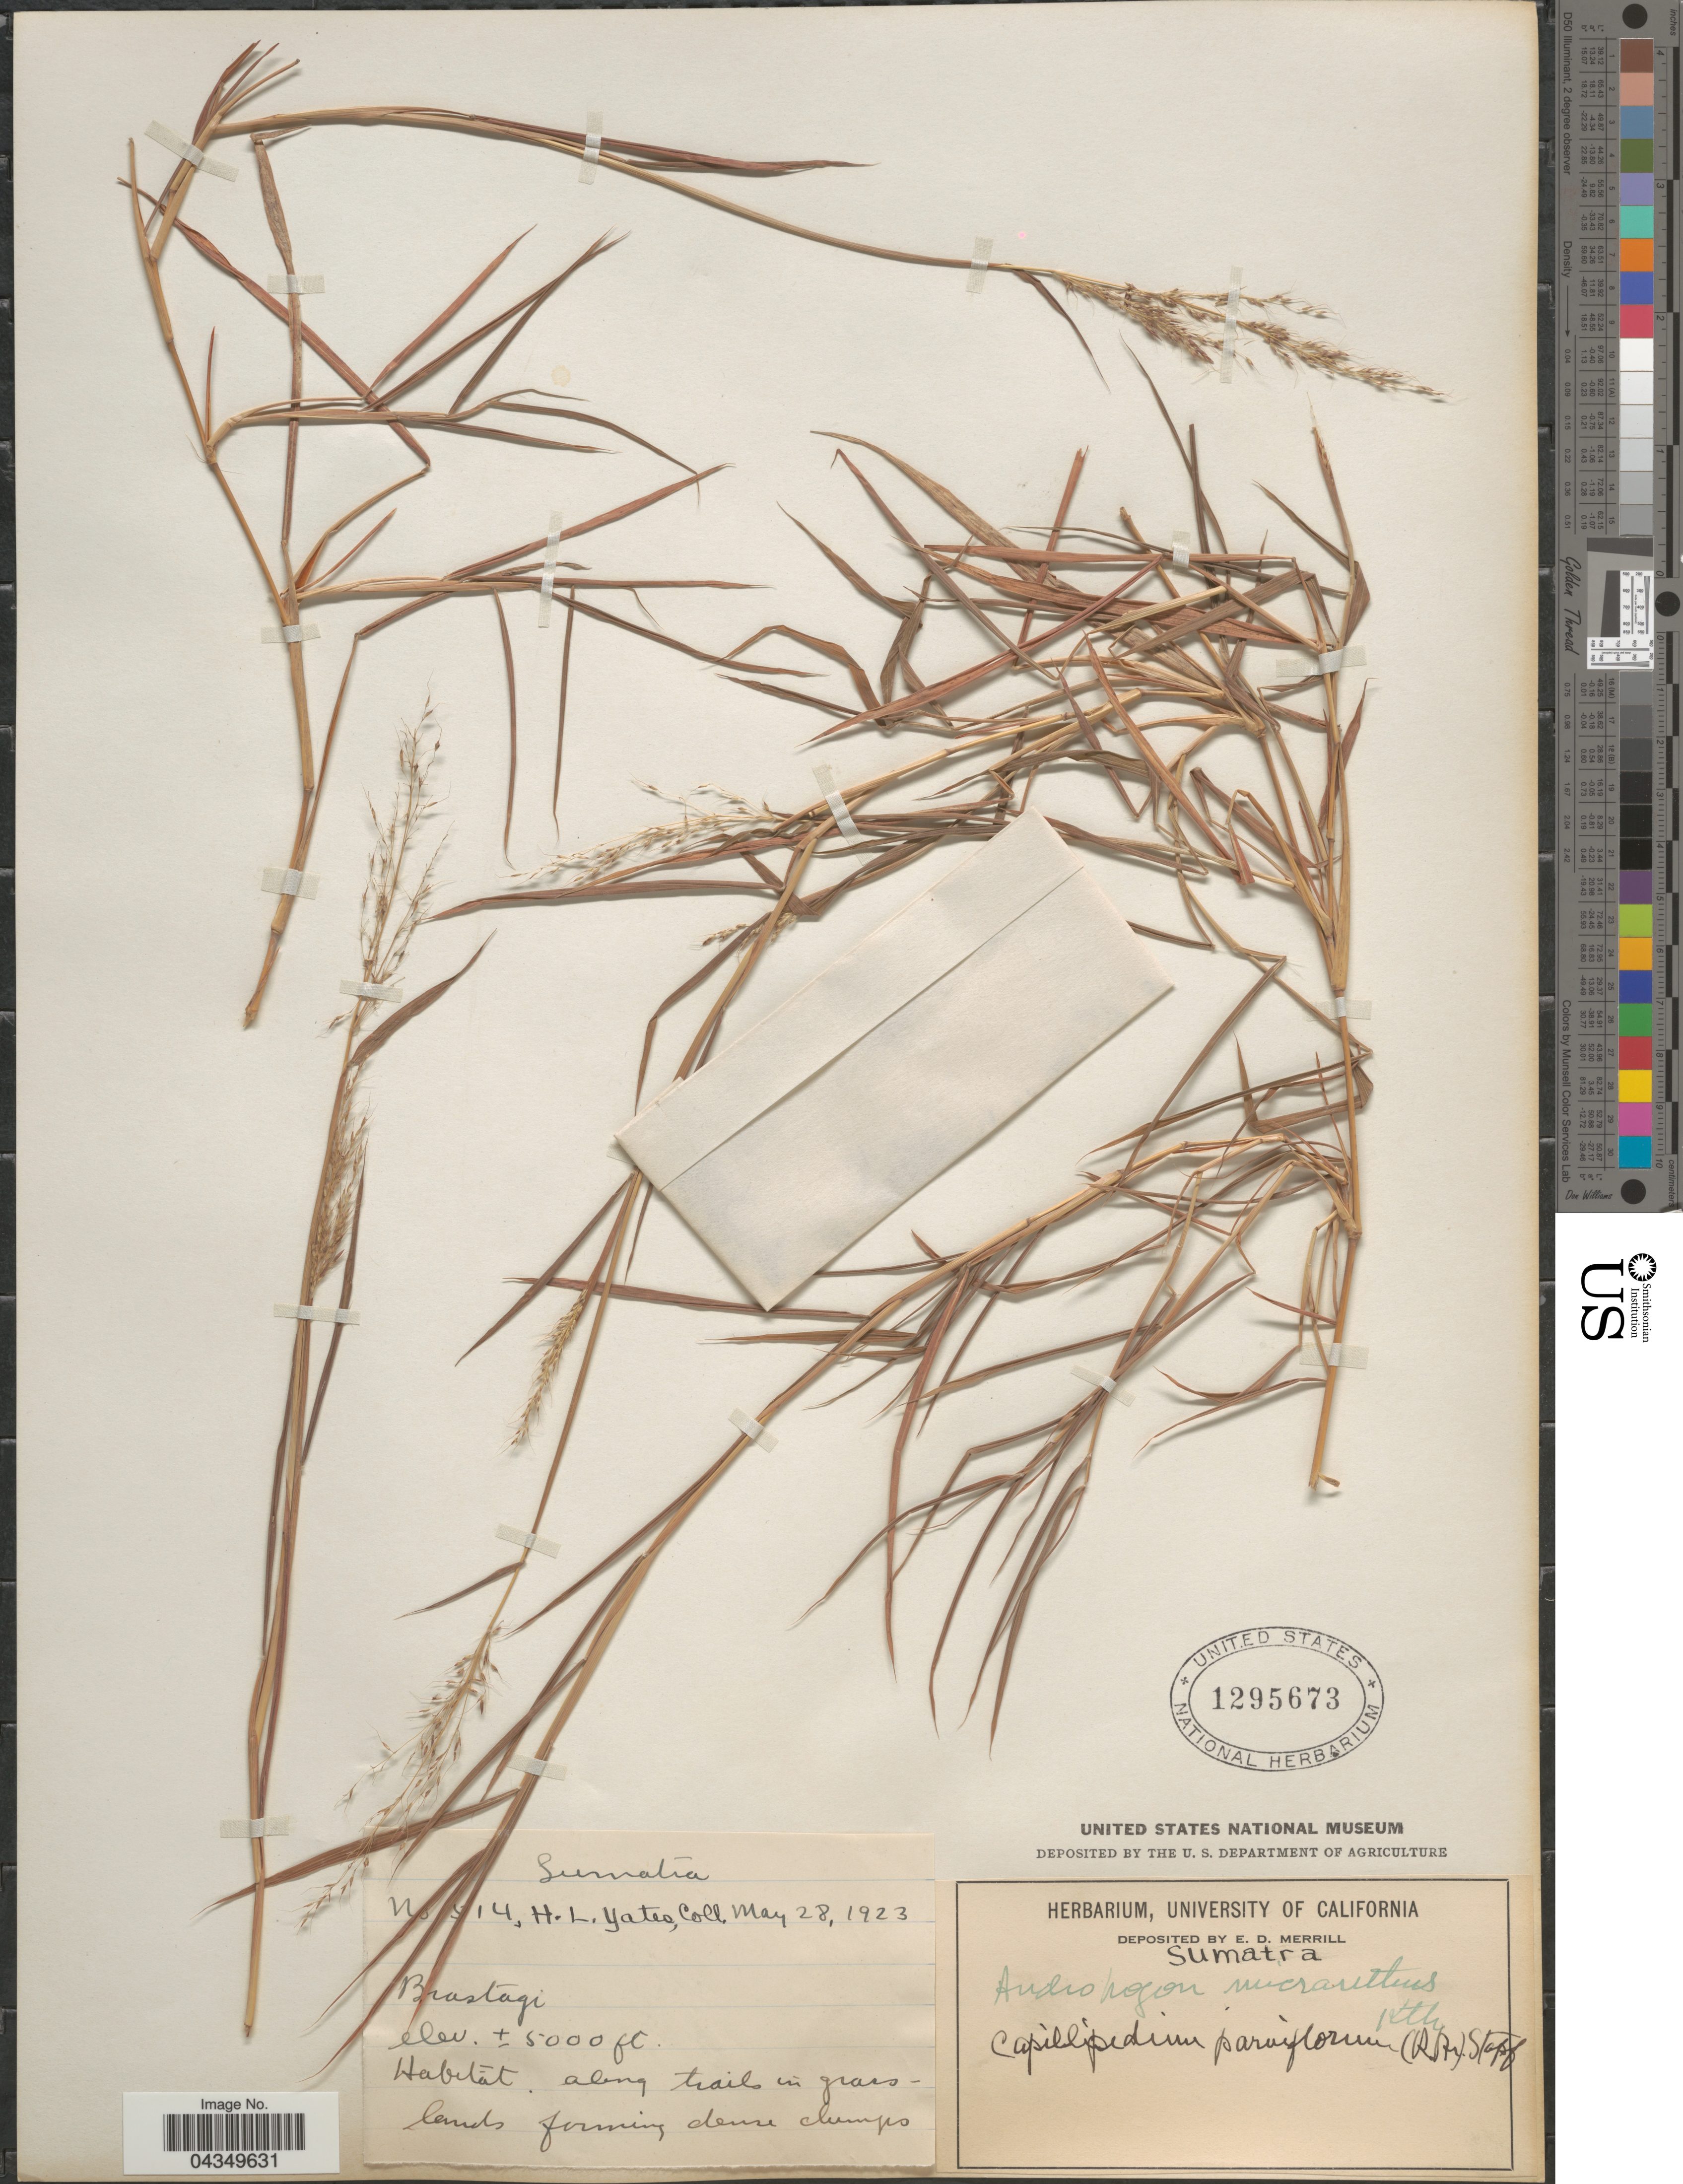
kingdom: Plantae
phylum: Tracheophyta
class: Liliopsida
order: Poales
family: Poaceae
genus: Capillipedium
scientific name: Capillipedium parviflorum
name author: (R. Br.) Stapf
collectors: H. Yates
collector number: !14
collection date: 1923-05-28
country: Indonesia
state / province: Sumatra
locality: Brastagi.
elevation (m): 1524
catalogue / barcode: US 1295673